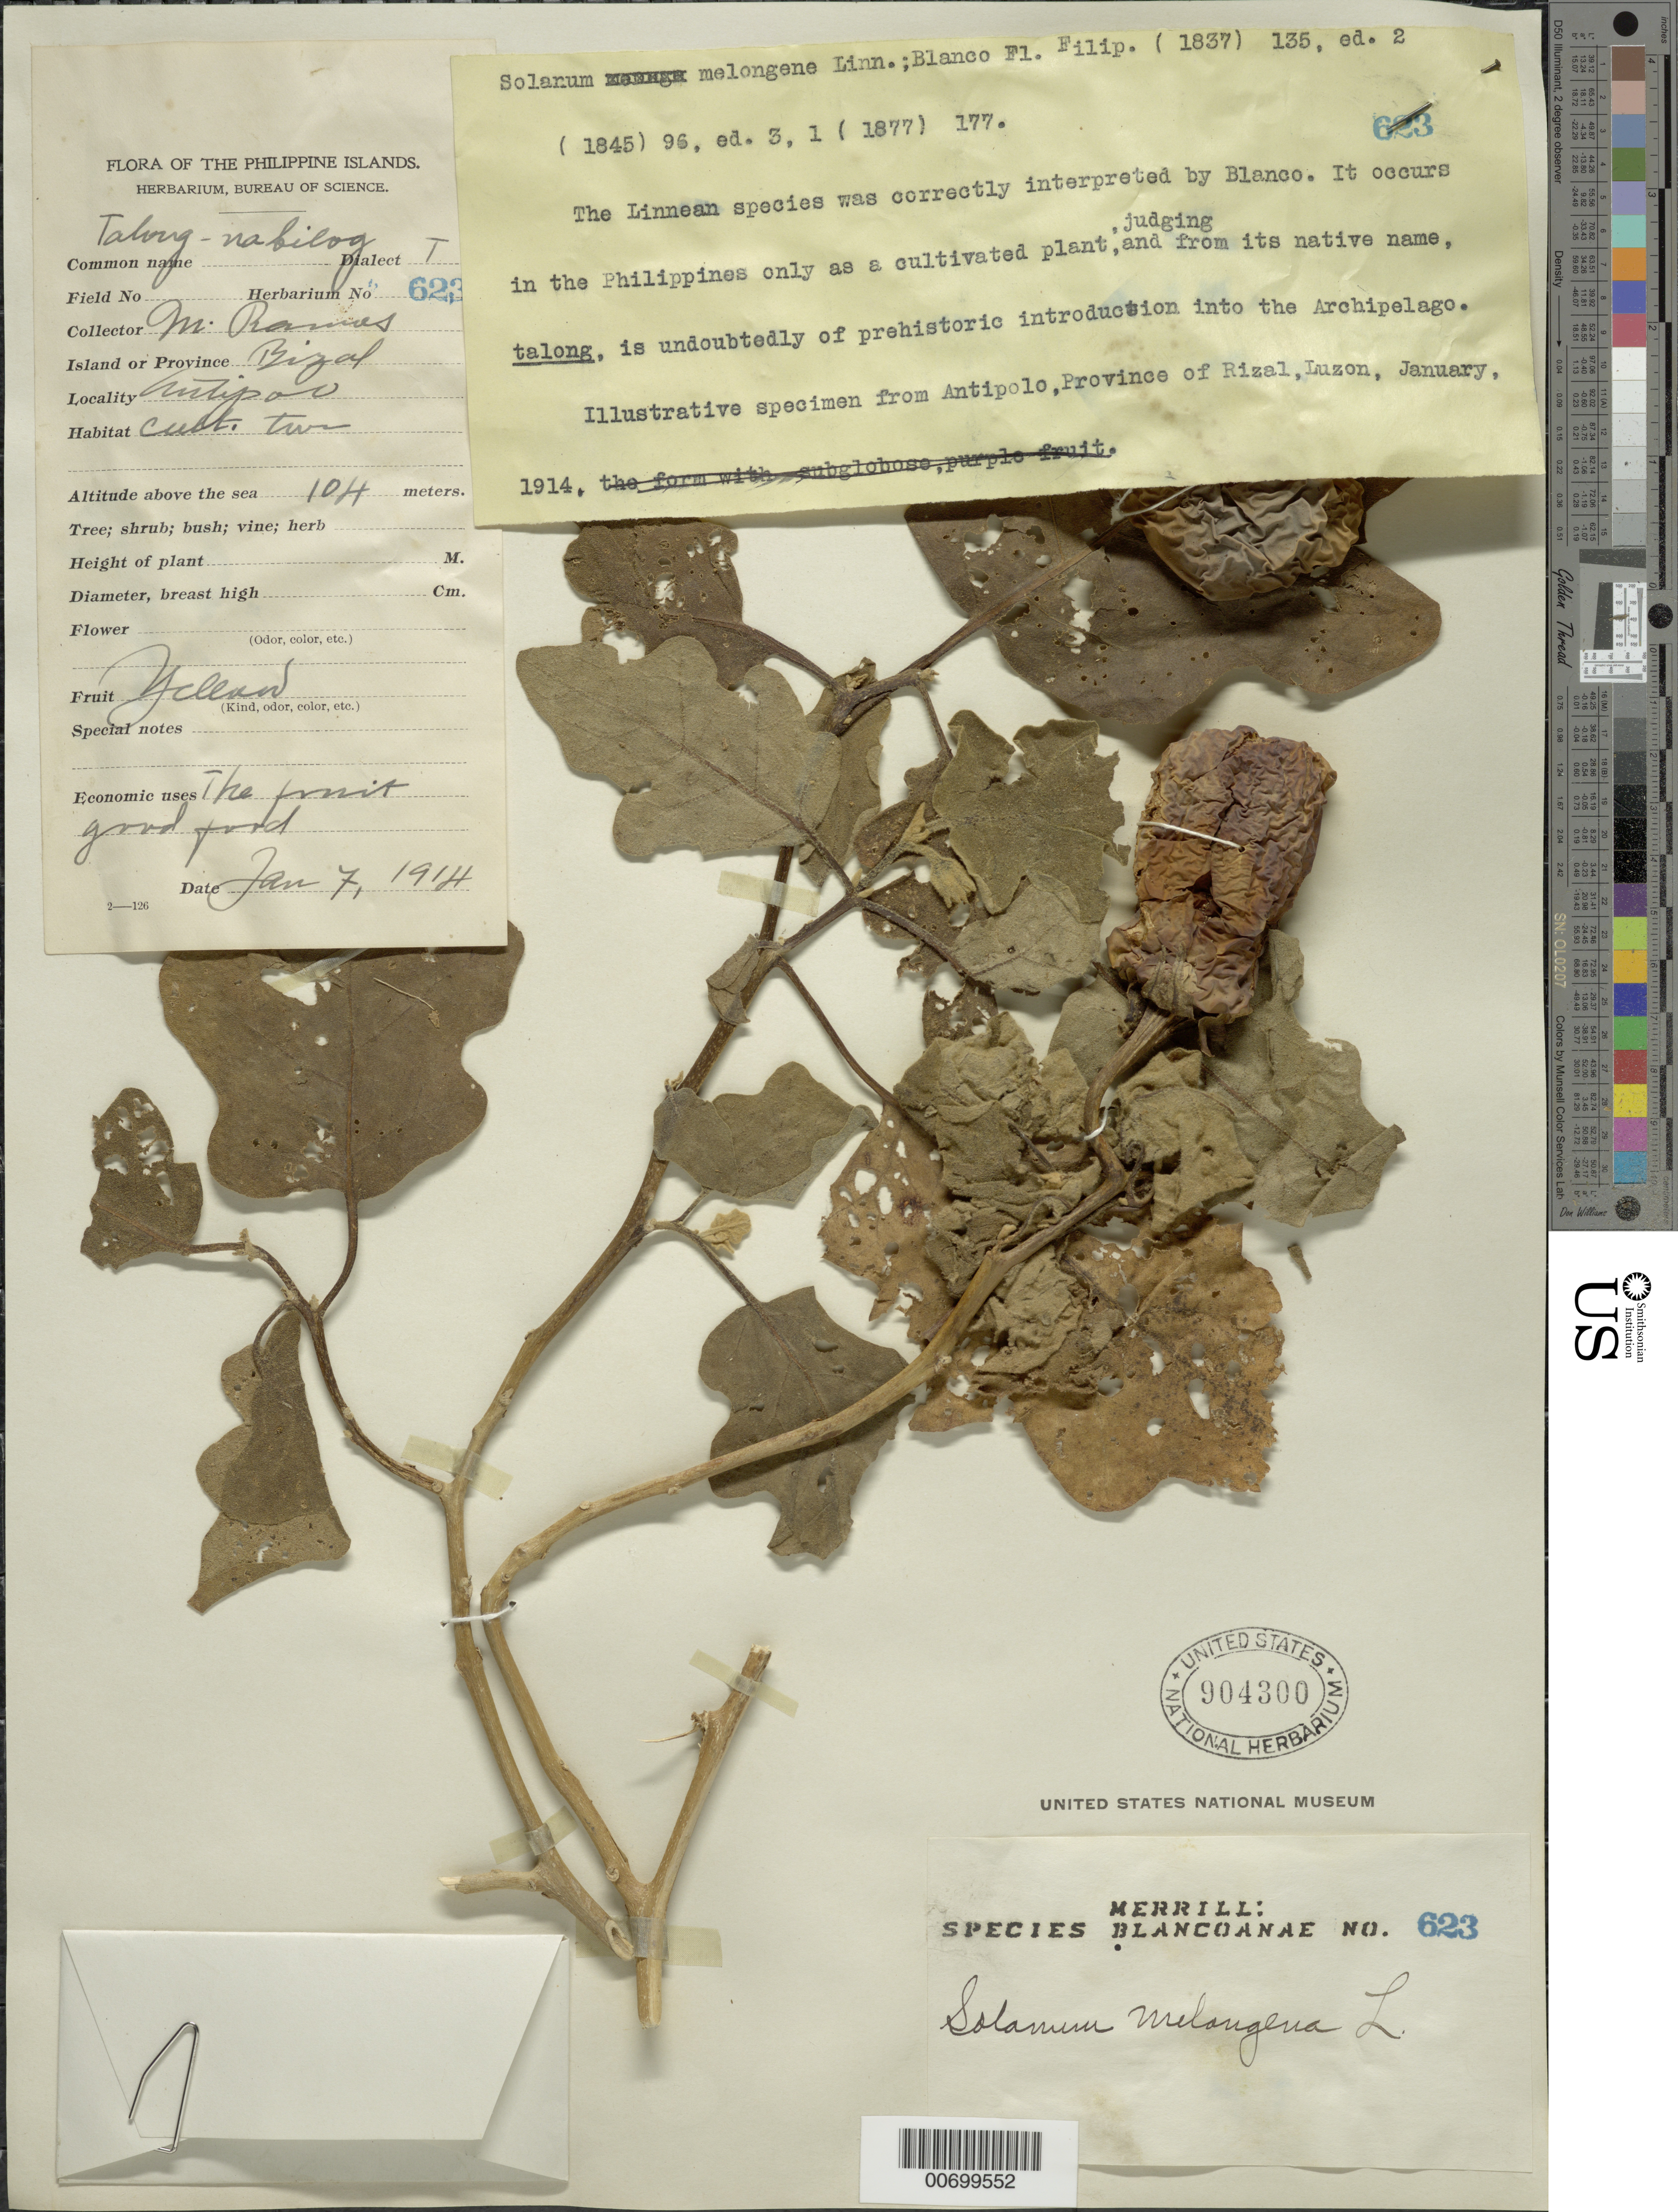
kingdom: Plantae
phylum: Tracheophyta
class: Magnoliopsida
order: Solanales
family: Solanaceae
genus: Solanum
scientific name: Solanum melongena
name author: L.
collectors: M. Ramos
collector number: Sp. Blancoan. 0623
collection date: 1914-11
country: Philippines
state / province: Calabarzon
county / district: Rizal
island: Luzon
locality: Antipolo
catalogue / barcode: US 904300